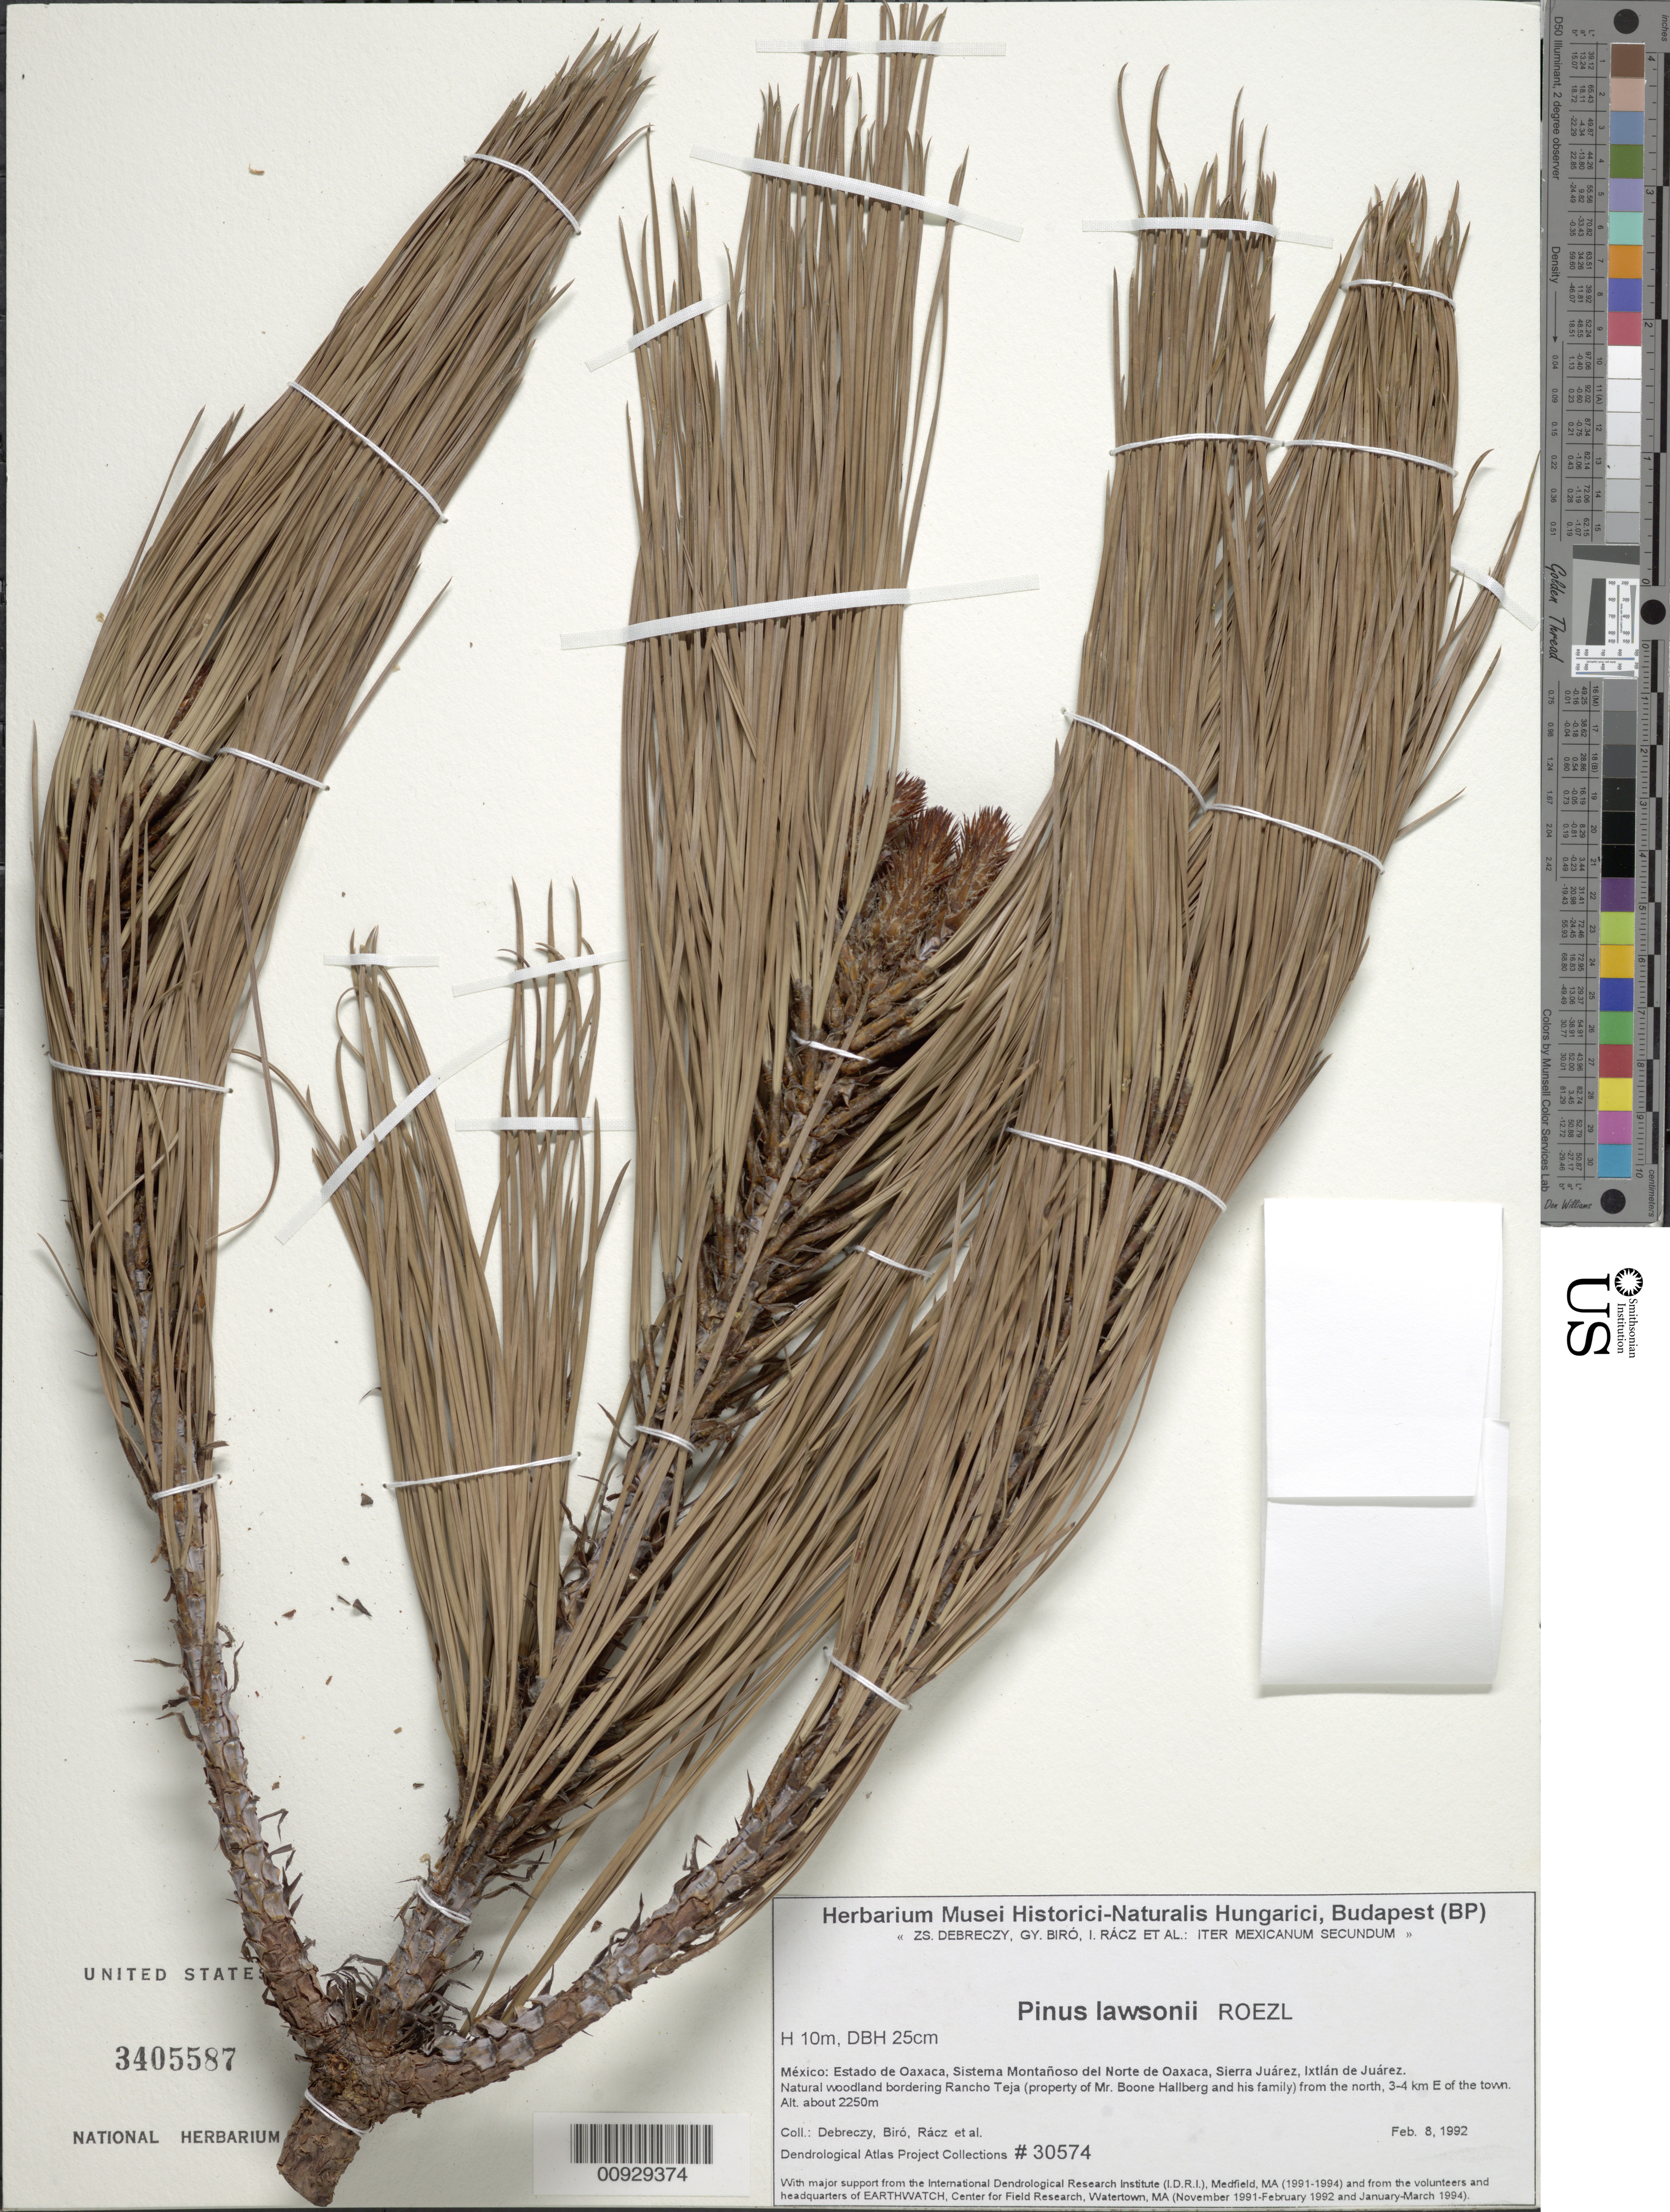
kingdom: Plantae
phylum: Tracheophyta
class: Pinopsida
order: Pinales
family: Pinaceae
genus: Pinus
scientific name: Pinus lawsonii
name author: Roezl ex Gordon & Glend.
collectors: Z. Debreczy, G. Biro, I. Rácz & et al.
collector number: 30574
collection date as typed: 08 Feb 1992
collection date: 1992-02-08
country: Mexico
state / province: Oaxaca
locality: Sistema Montañoso del Norte de Oaxaca, Sierra Juárez, Ixtlán de Juárez. Natural woodland bordering Rancho Teja (property of Mr. Boone Hallberg and his family) from the north, 3-4 km. E of the town.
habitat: Natural woodland.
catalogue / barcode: US 3405587